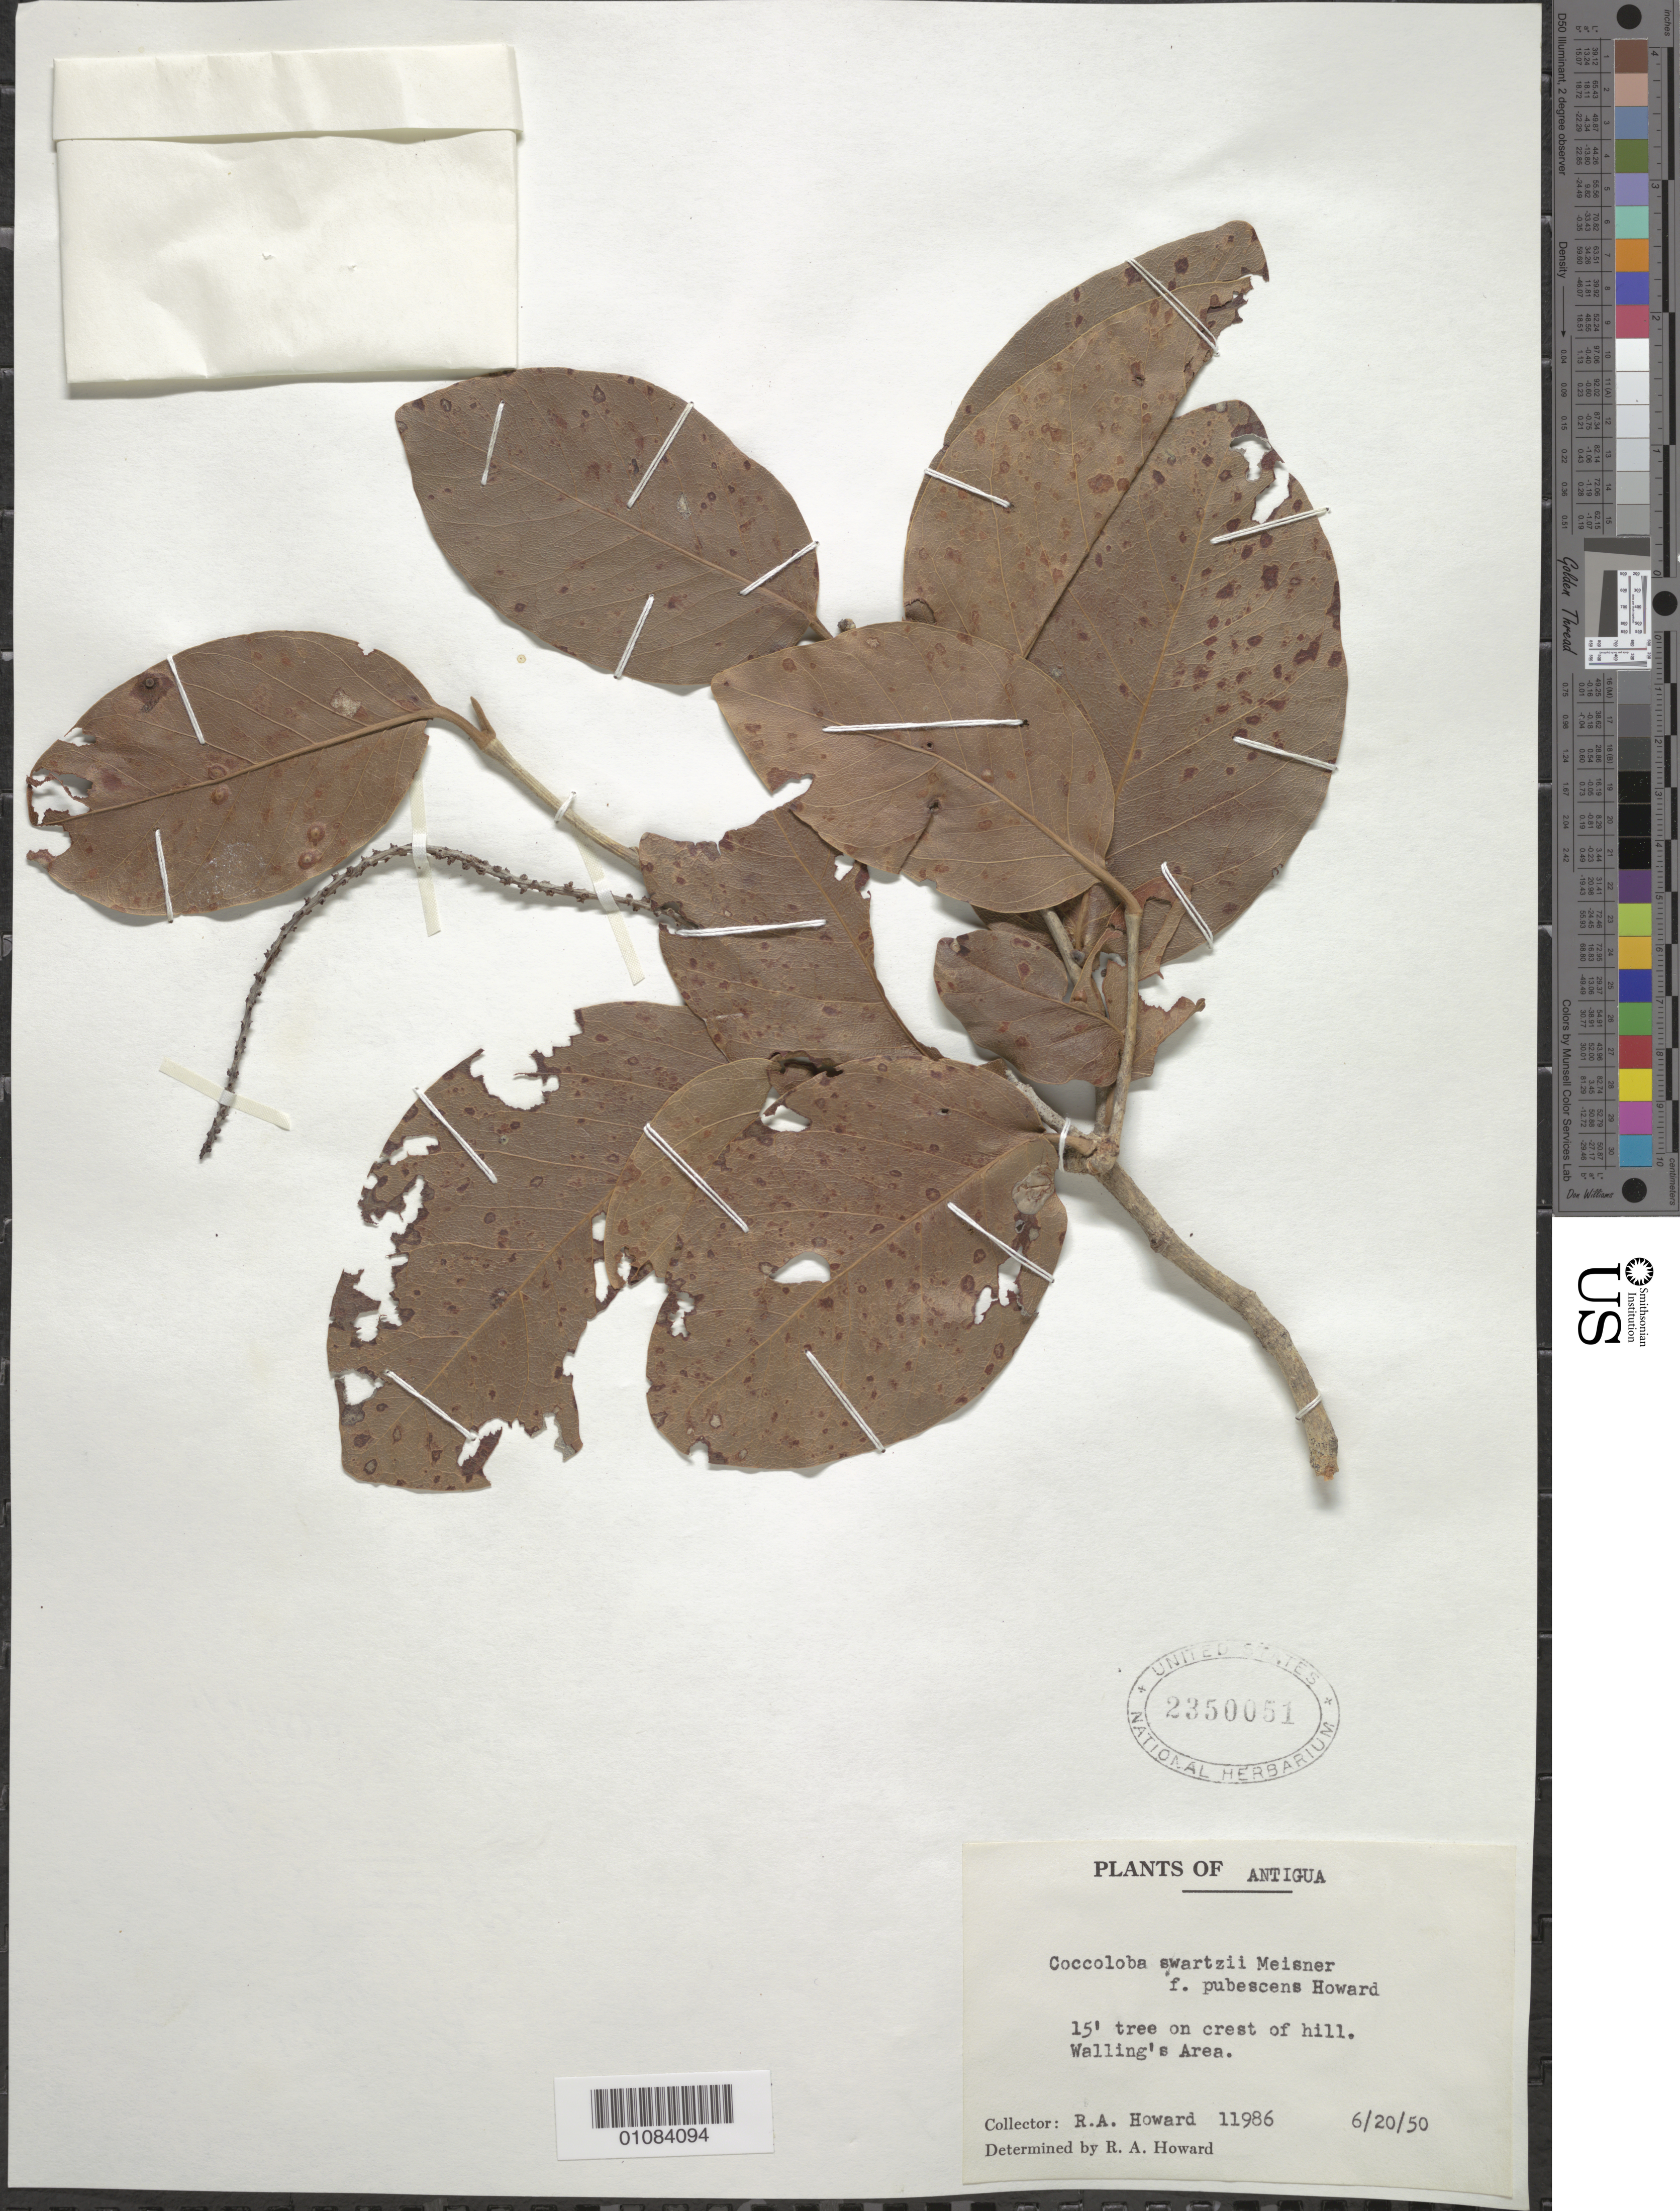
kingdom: Plantae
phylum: Tracheophyta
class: Magnoliopsida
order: Caryophyllales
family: Polygonaceae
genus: Coccoloba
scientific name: Coccoloba swartzii f. pubescens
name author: R.A. Howard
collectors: R. A. Howard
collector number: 11986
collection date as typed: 20 Jun 1950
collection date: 1950-06-20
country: Antigua and Barbuda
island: Antigua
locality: Walling's Area.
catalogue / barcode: US 2350051